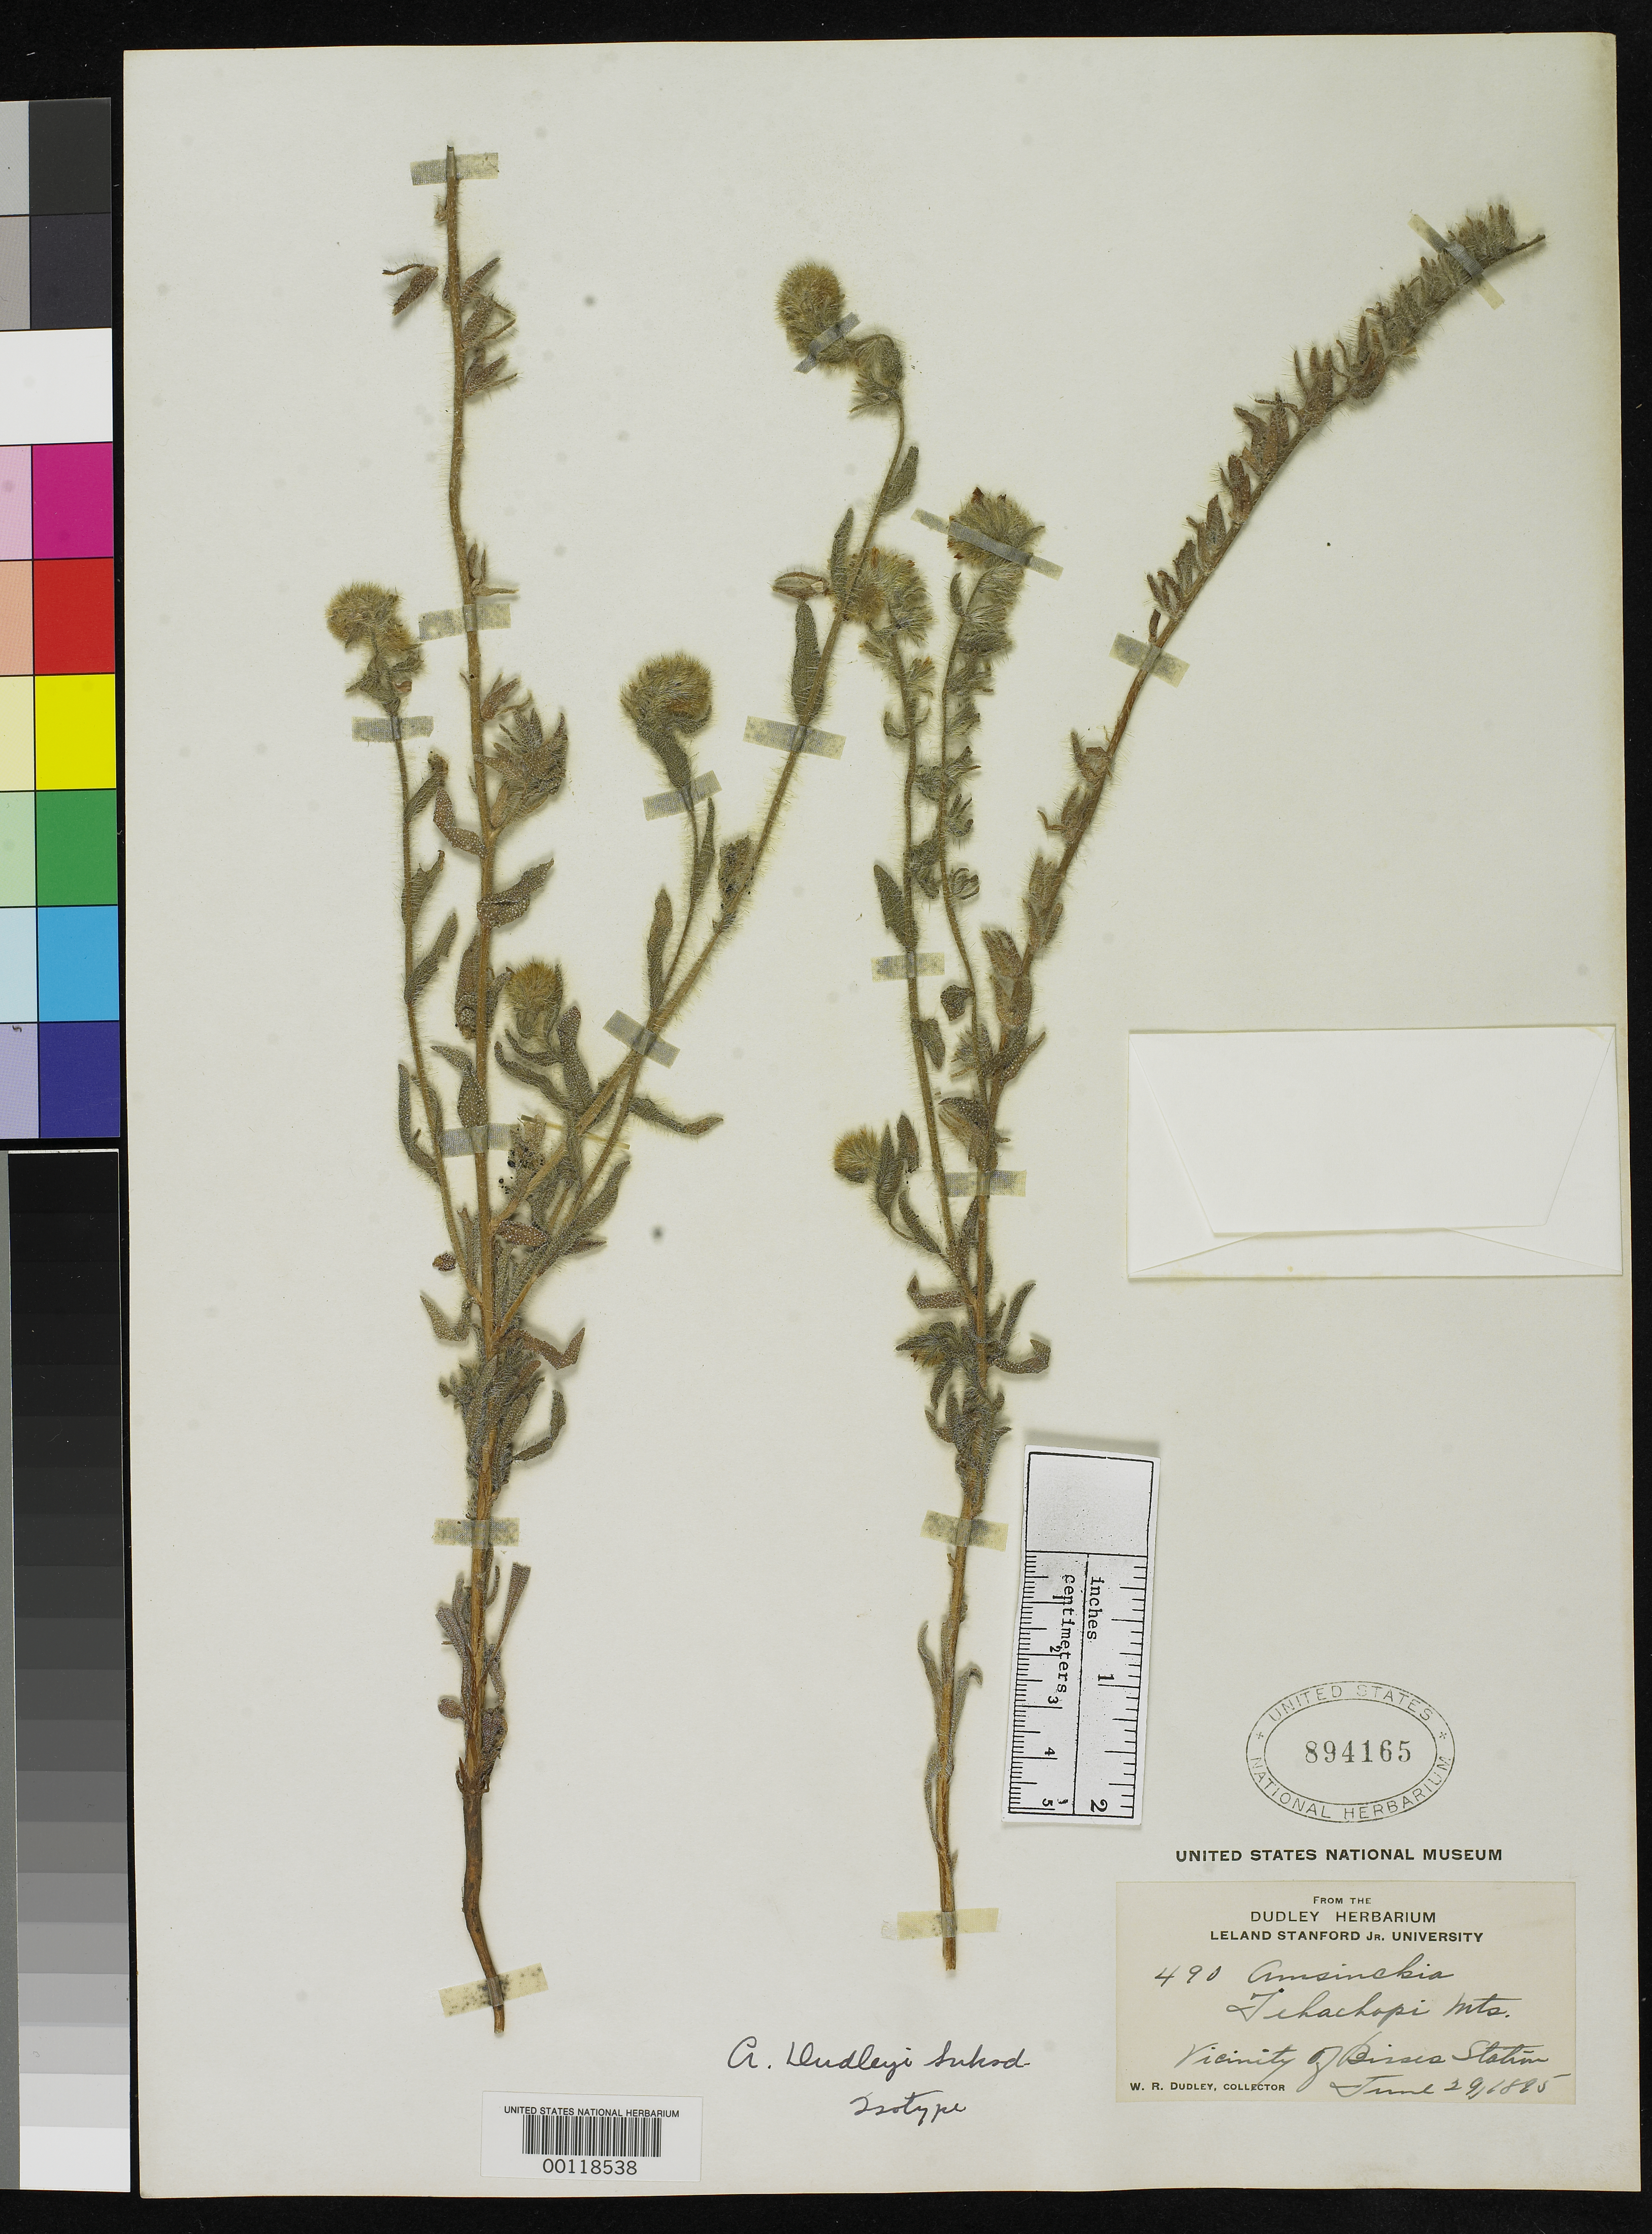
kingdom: Plantae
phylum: Tracheophyta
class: Magnoliopsida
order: Boraginales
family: Boraginaceae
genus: Amsinckia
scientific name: Amsinckia dudleyi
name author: Suksd.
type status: Isosyntype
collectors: W. Dudley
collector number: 490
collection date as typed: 29 Jun 1895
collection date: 1895-06-29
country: United States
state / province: California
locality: Tehachapi Mountains.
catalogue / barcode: US 894165